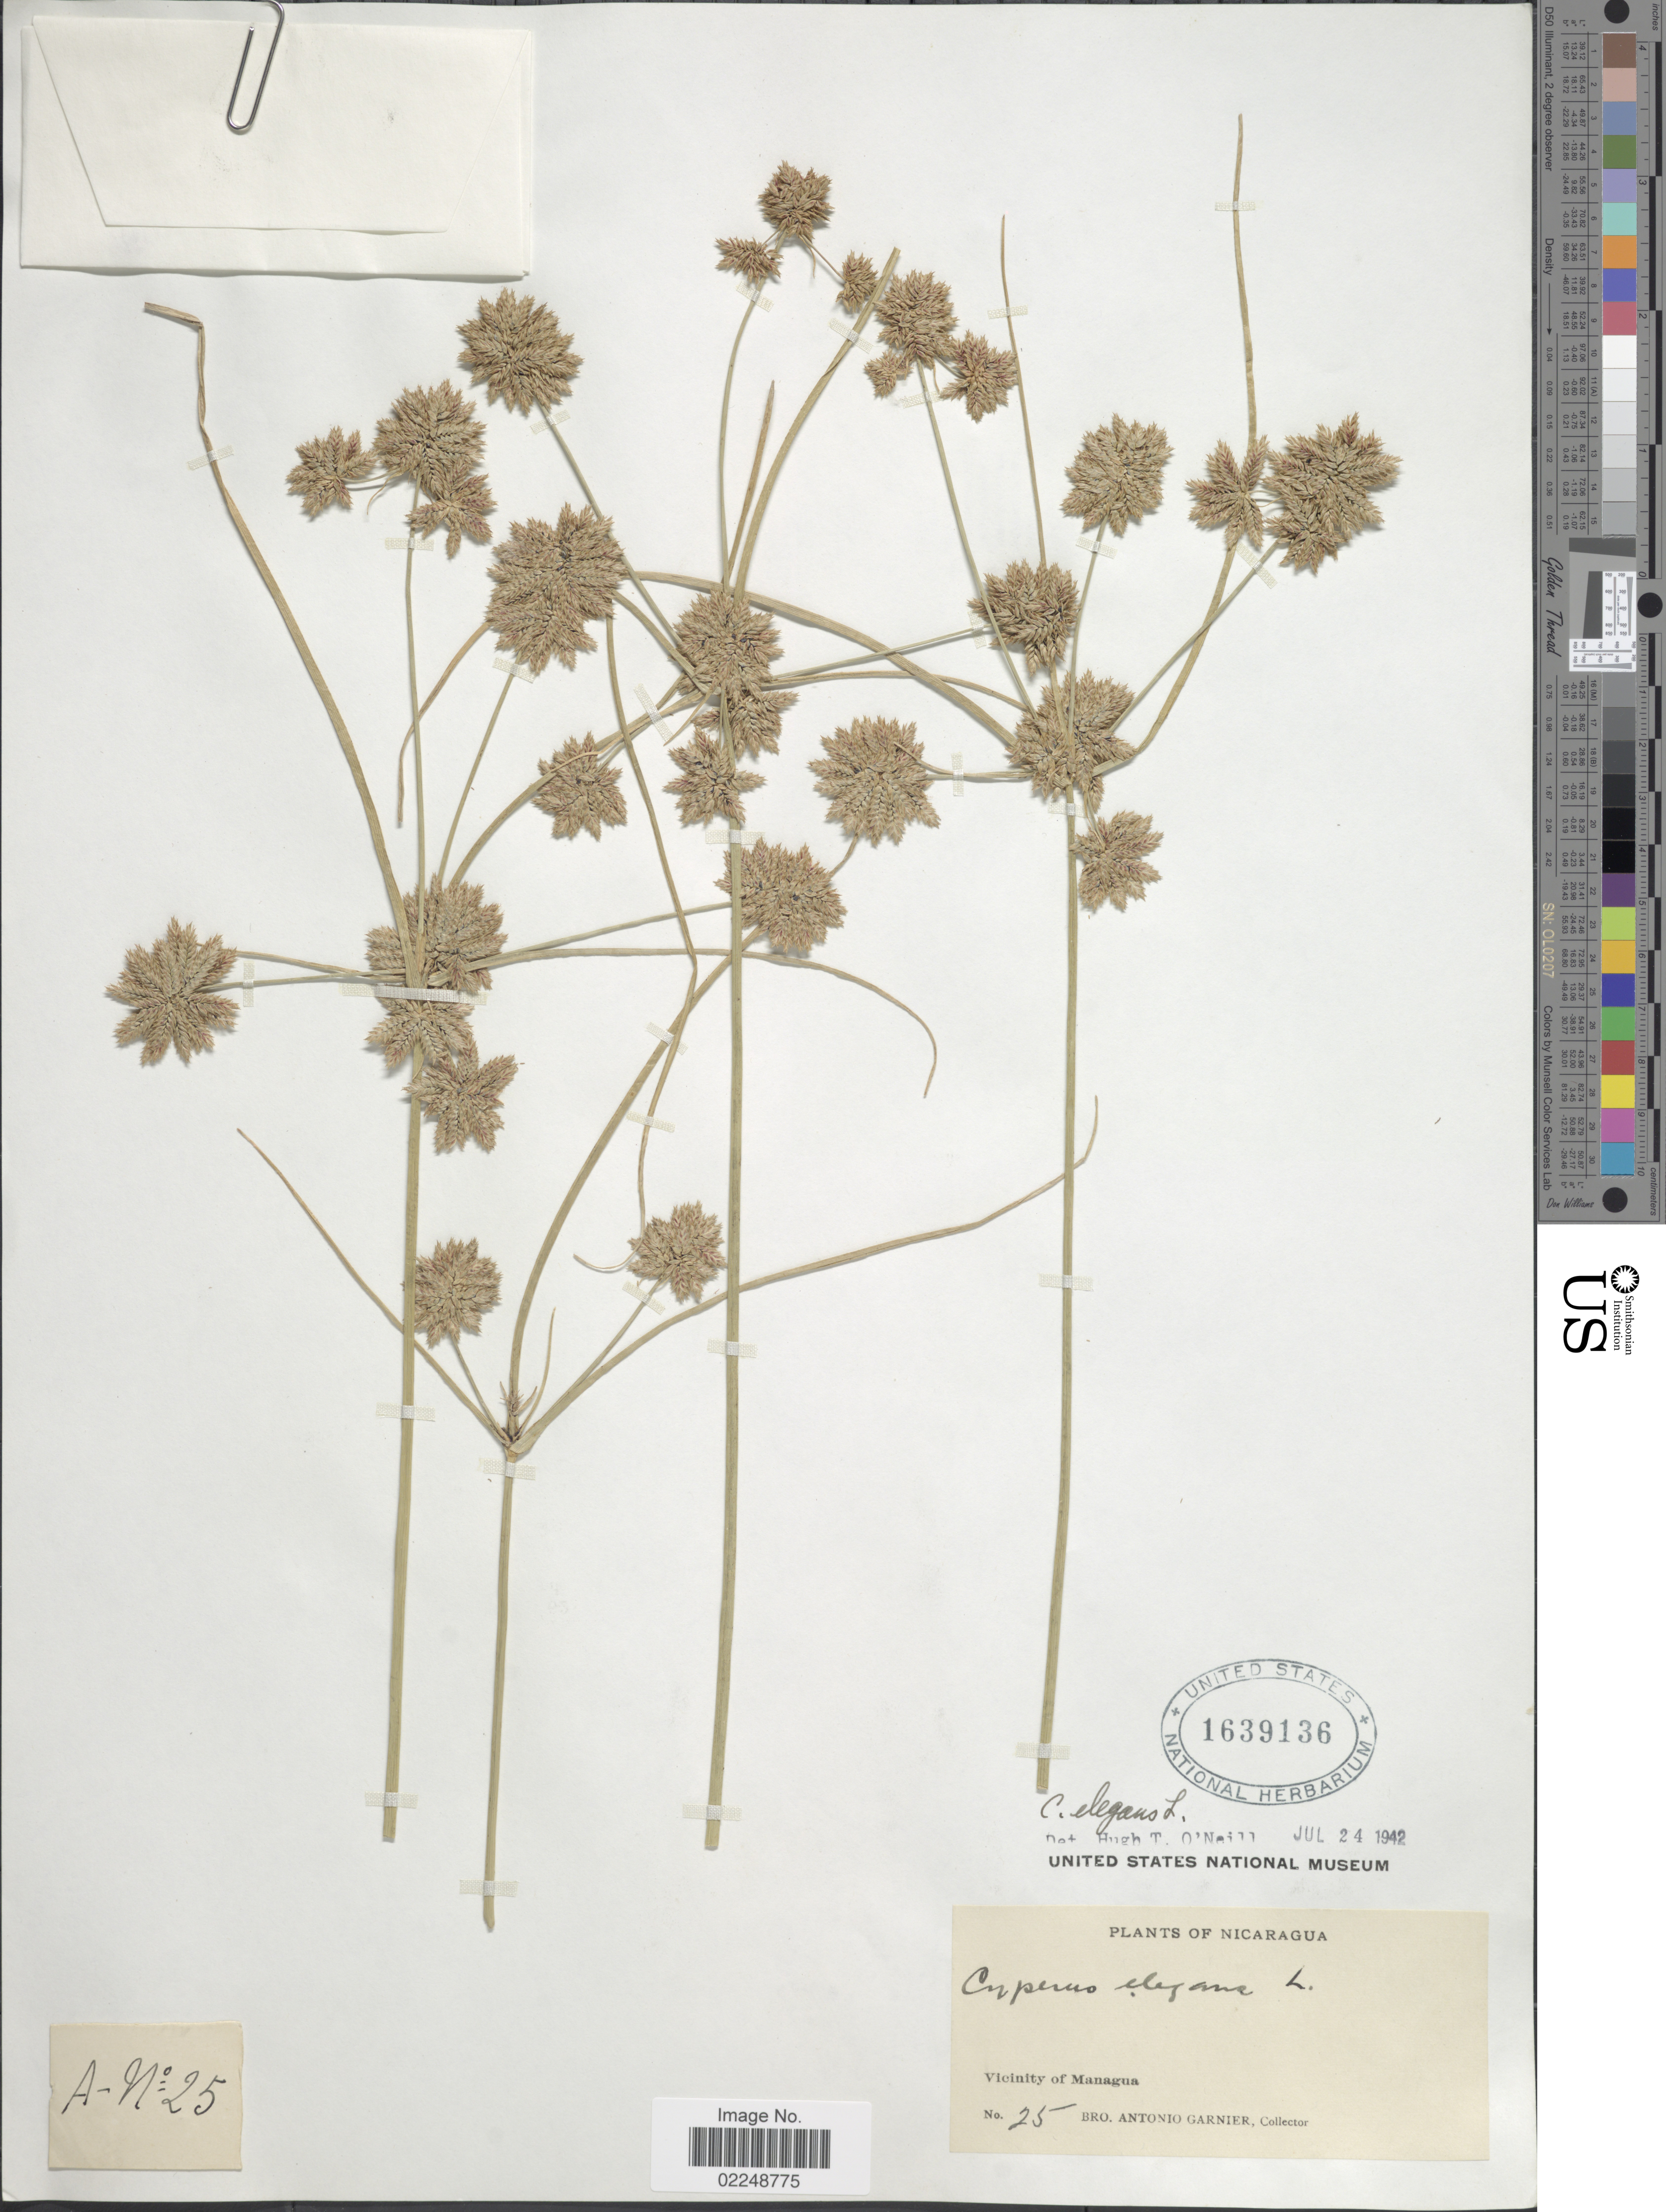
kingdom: Plantae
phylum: Tracheophyta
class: Liliopsida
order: Poales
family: Cyperaceae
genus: Cyperus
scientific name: Cyperus elegans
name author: L.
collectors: Bro. A. Garnier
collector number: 25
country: Nicaragua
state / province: Managua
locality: Vicinity of Managua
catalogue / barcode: US 1639136